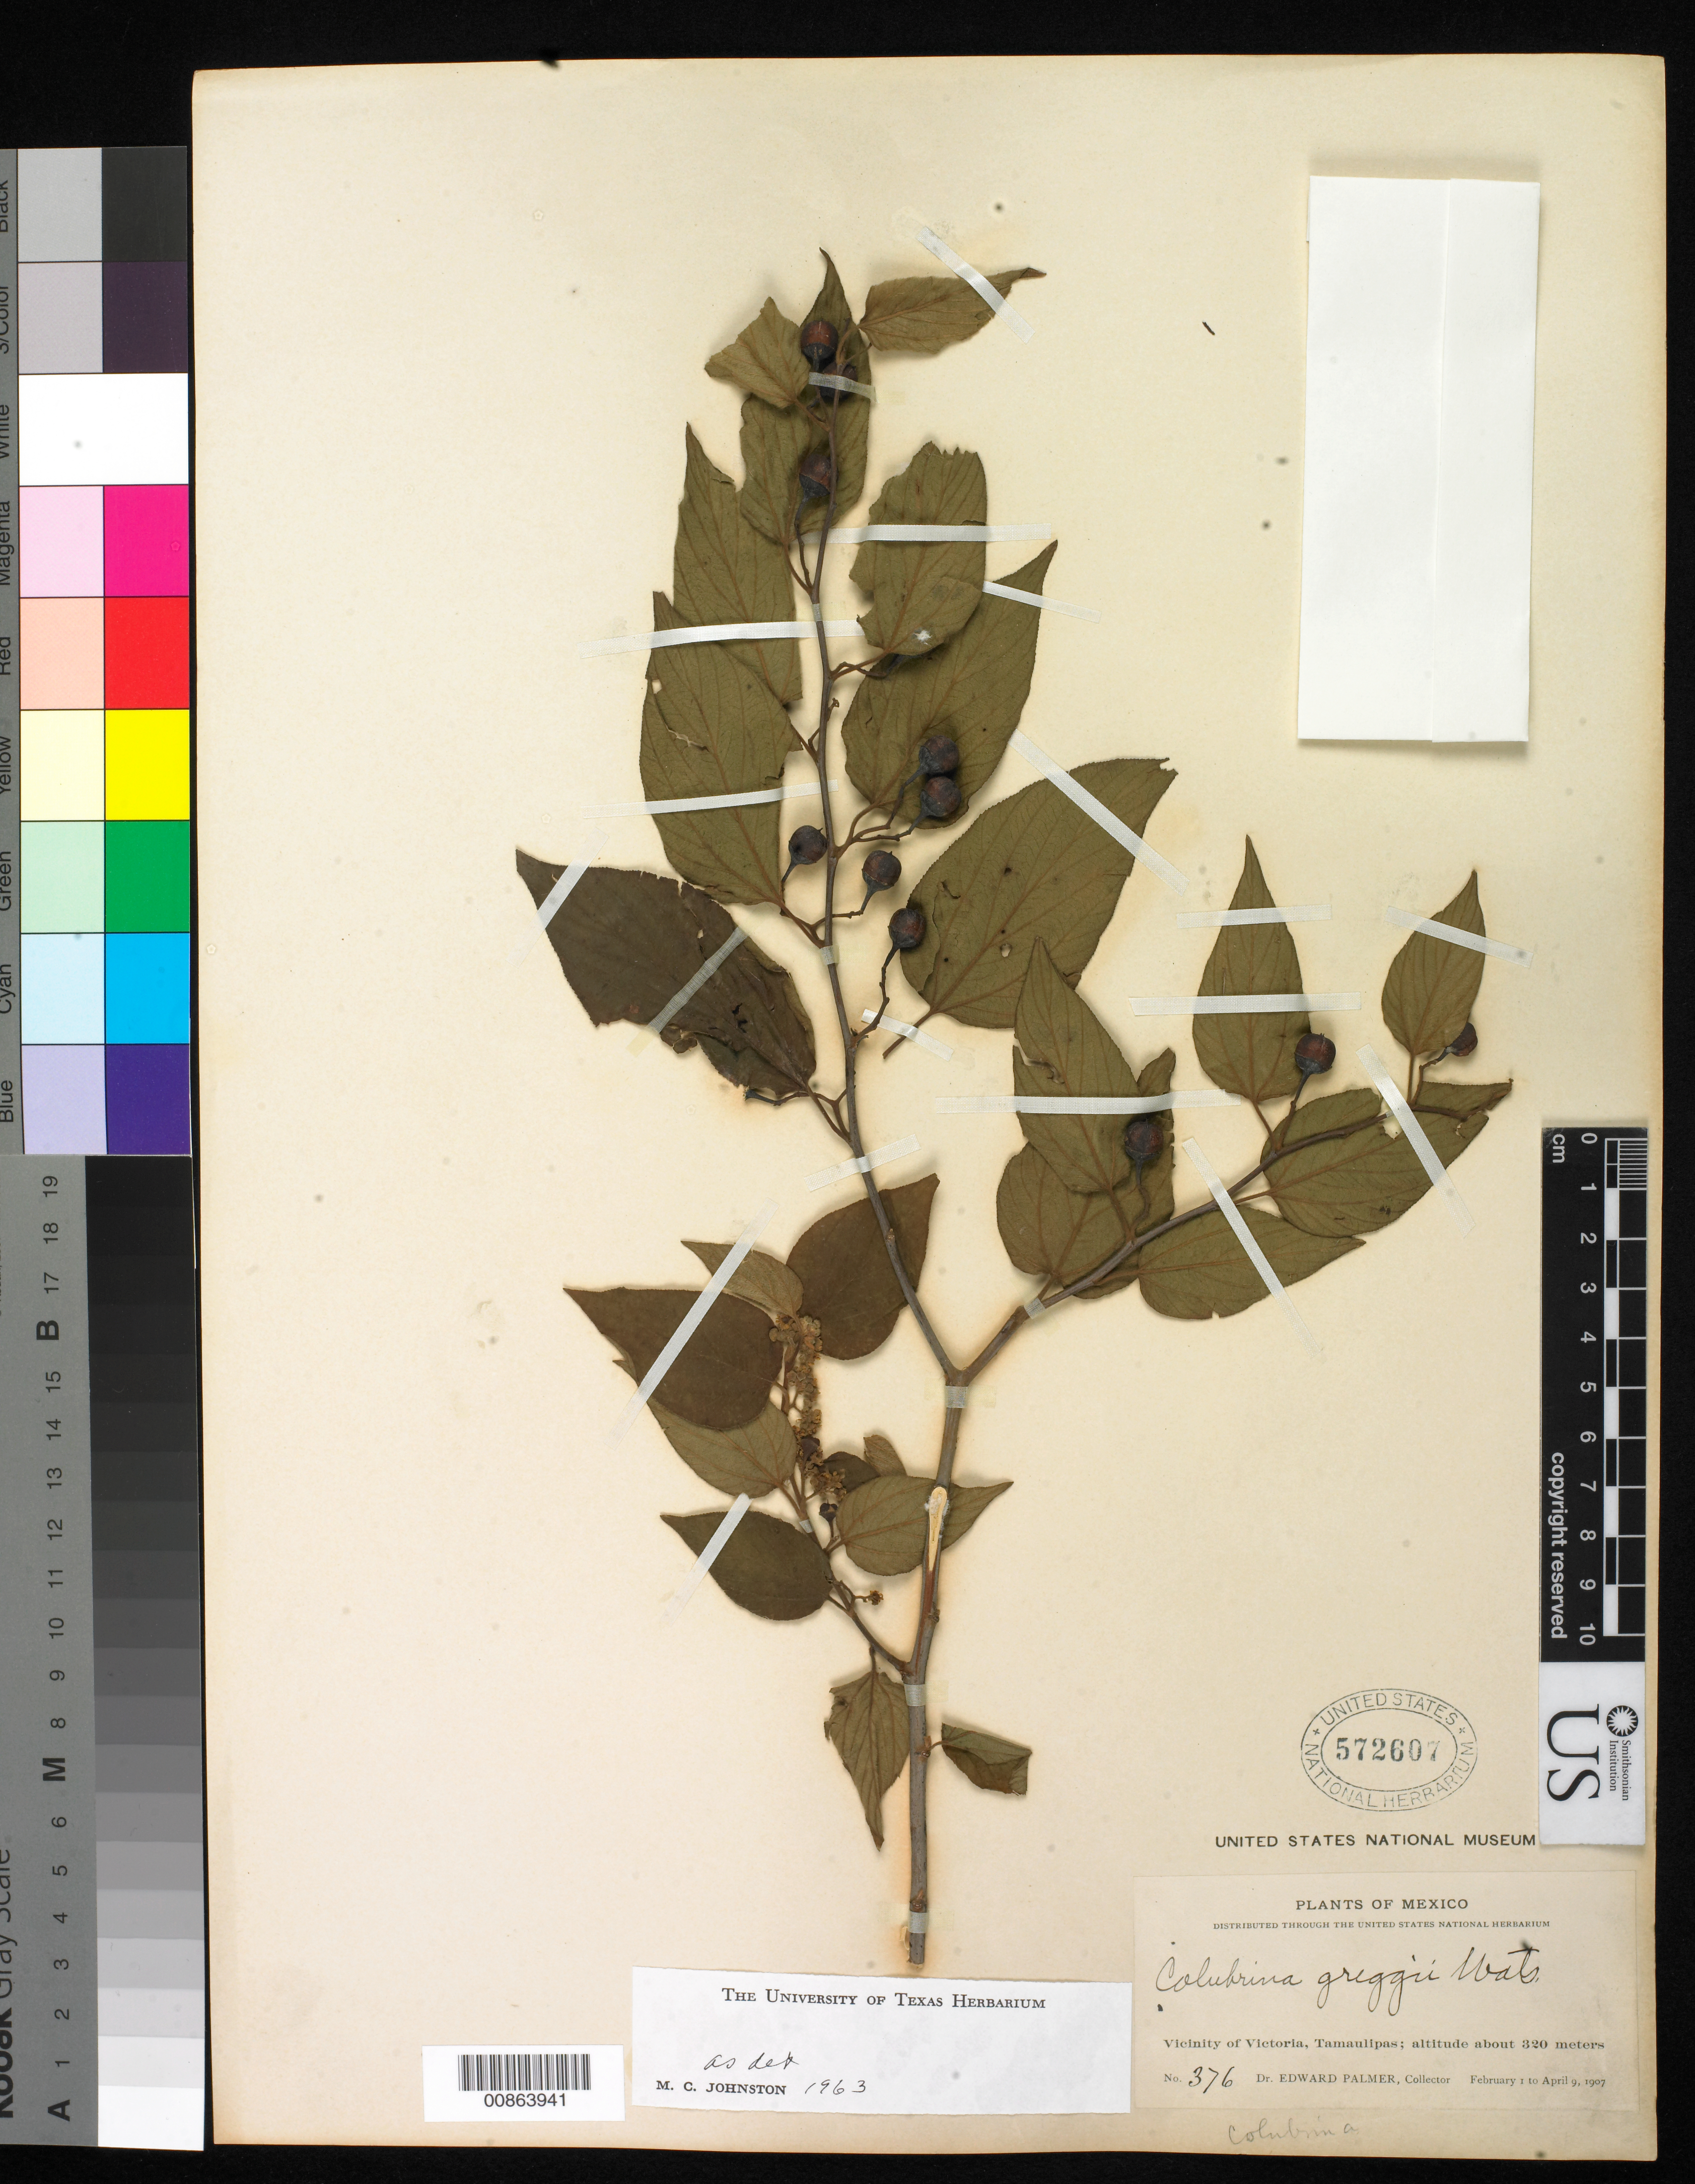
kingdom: Plantae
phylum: Tracheophyta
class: Magnoliopsida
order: Rosales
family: Rhamnaceae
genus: Colubrina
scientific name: Colubrina greggii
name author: S. Watson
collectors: E. Palmer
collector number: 376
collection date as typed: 01 Feb 1907 to 09 Apr 1907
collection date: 1907-02-01/1907-04-09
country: Mexico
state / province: Tamaulipas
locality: Vicinity of Victoria.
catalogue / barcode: US 572607